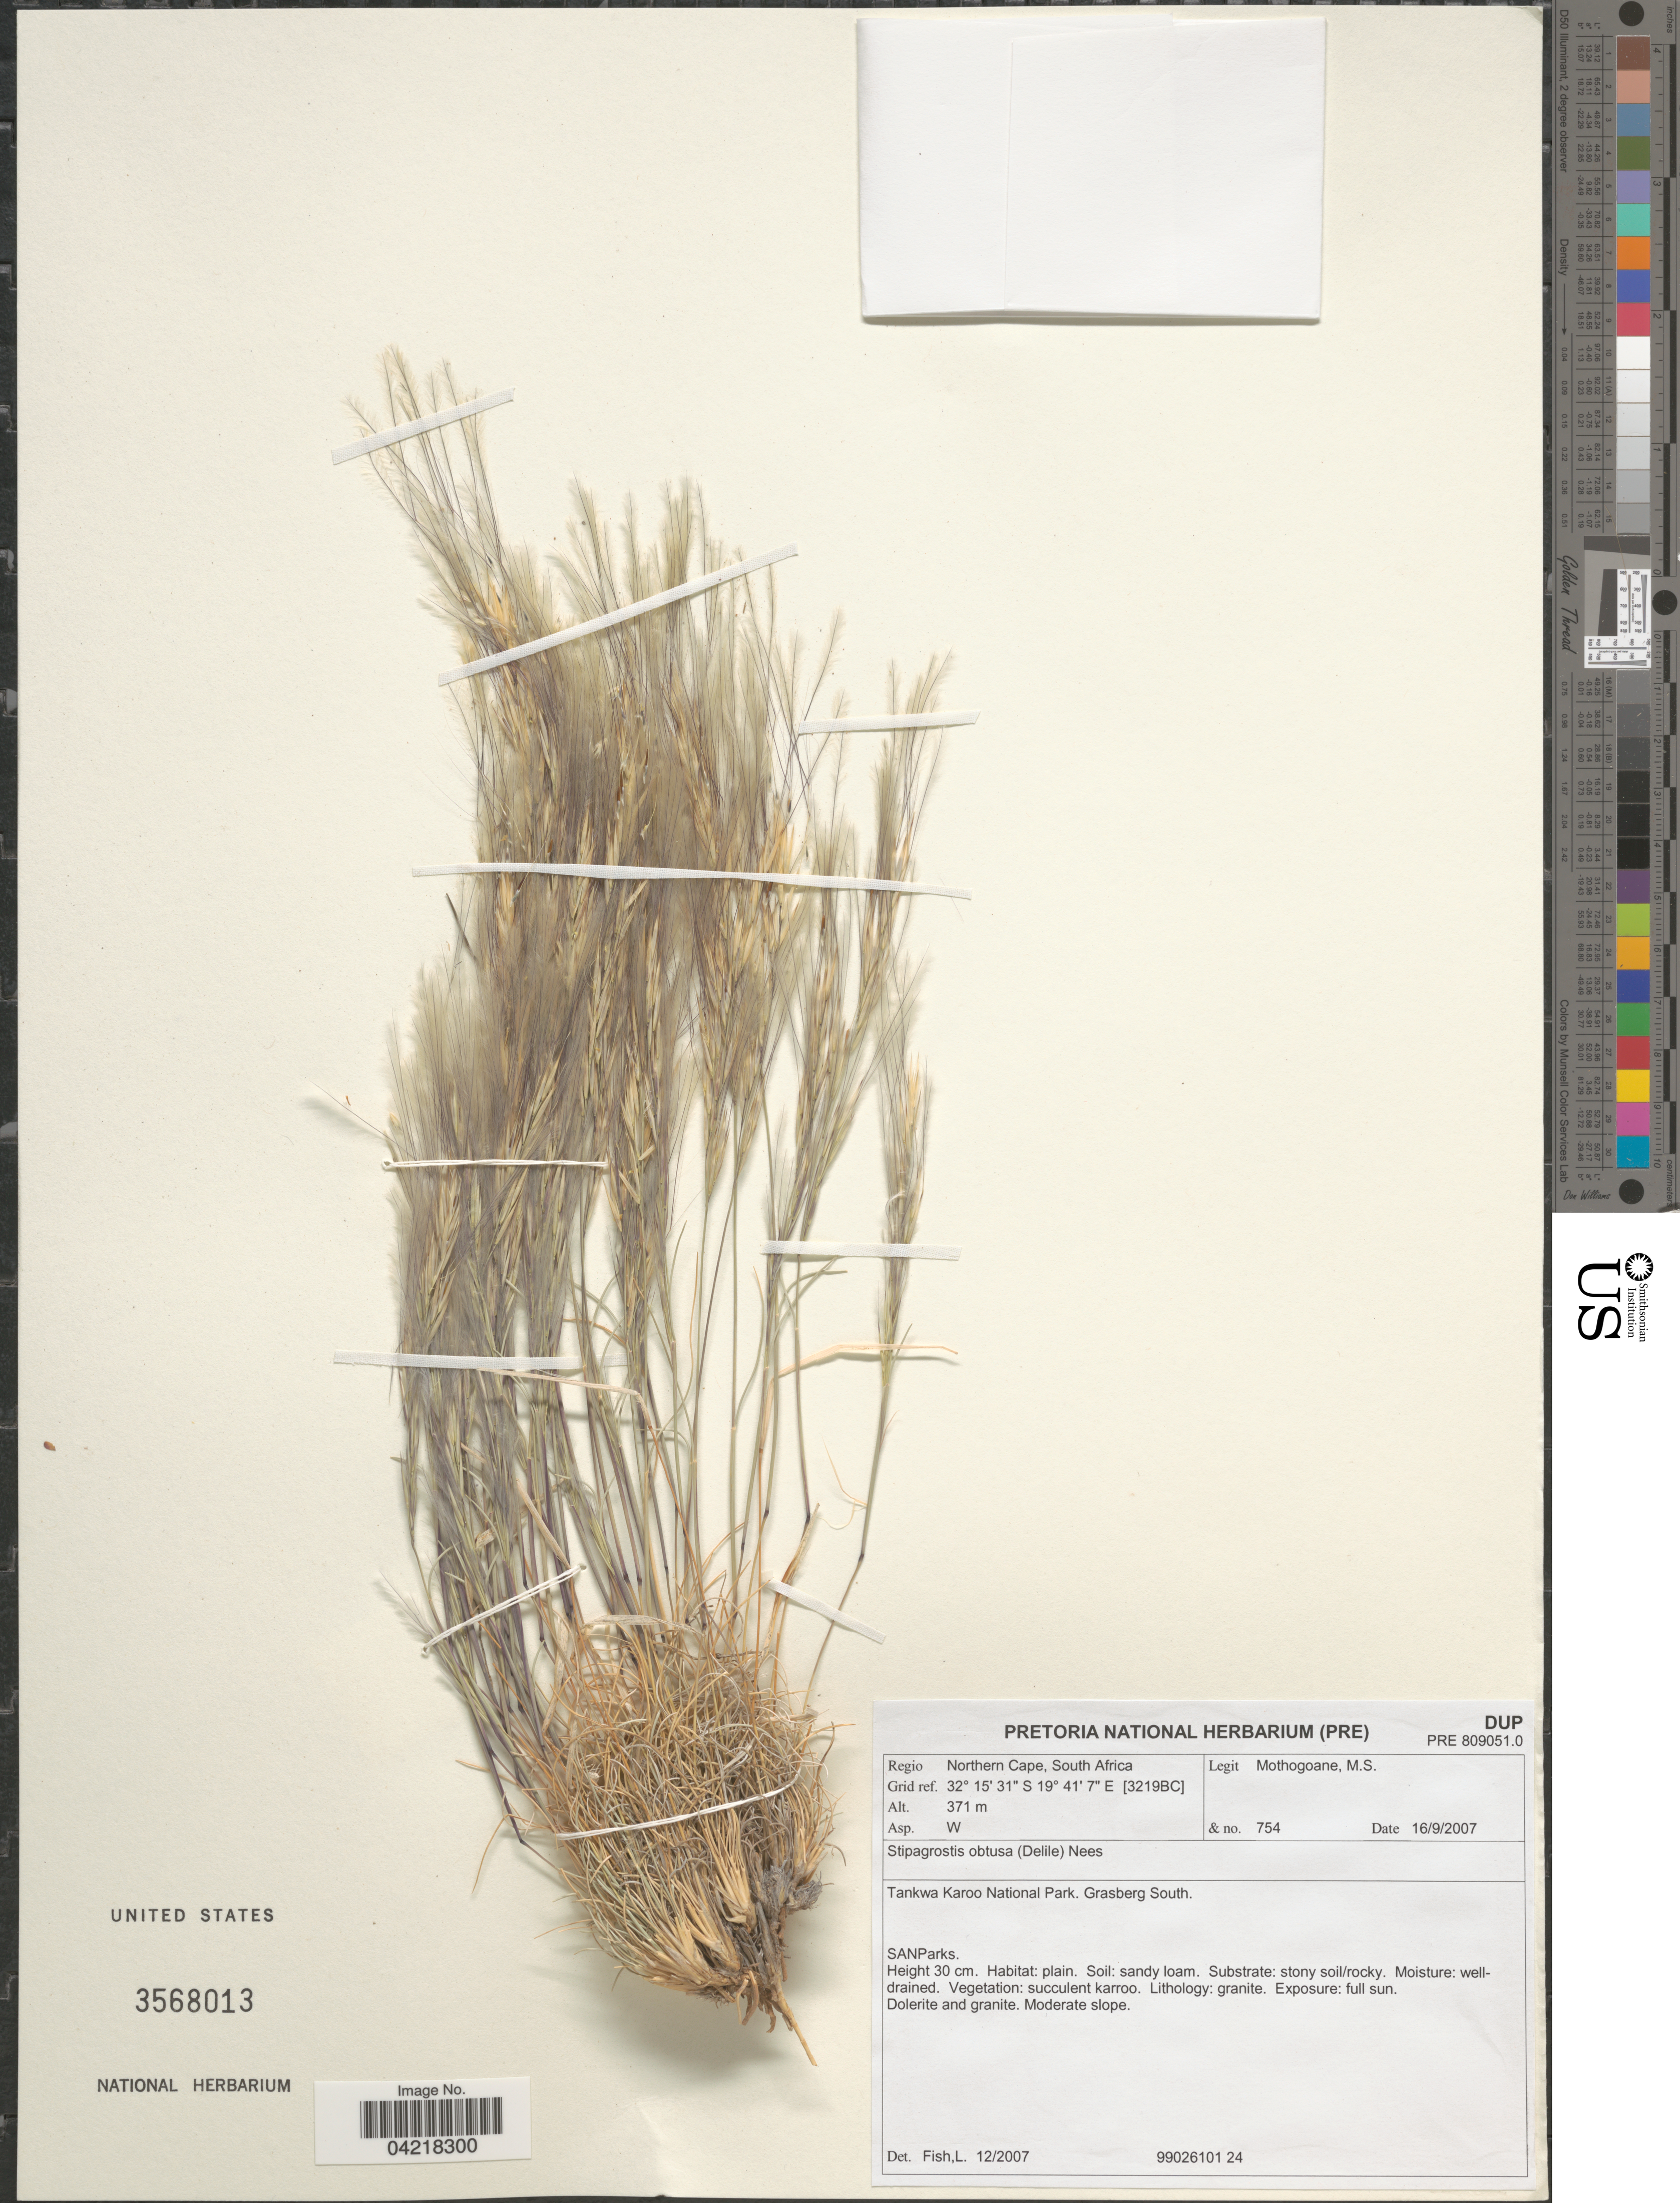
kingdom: Plantae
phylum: Tracheophyta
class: Liliopsida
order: Poales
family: Poaceae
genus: Stipagrostis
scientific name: Stipagrostis obtusa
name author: (Delile) Nees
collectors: M. Mothogoane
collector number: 754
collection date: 2007-09-16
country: South Africa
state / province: Northern Cape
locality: Tankwa Karoo National Park. Grasberg South. SANParks.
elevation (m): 371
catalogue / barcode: US 3568013